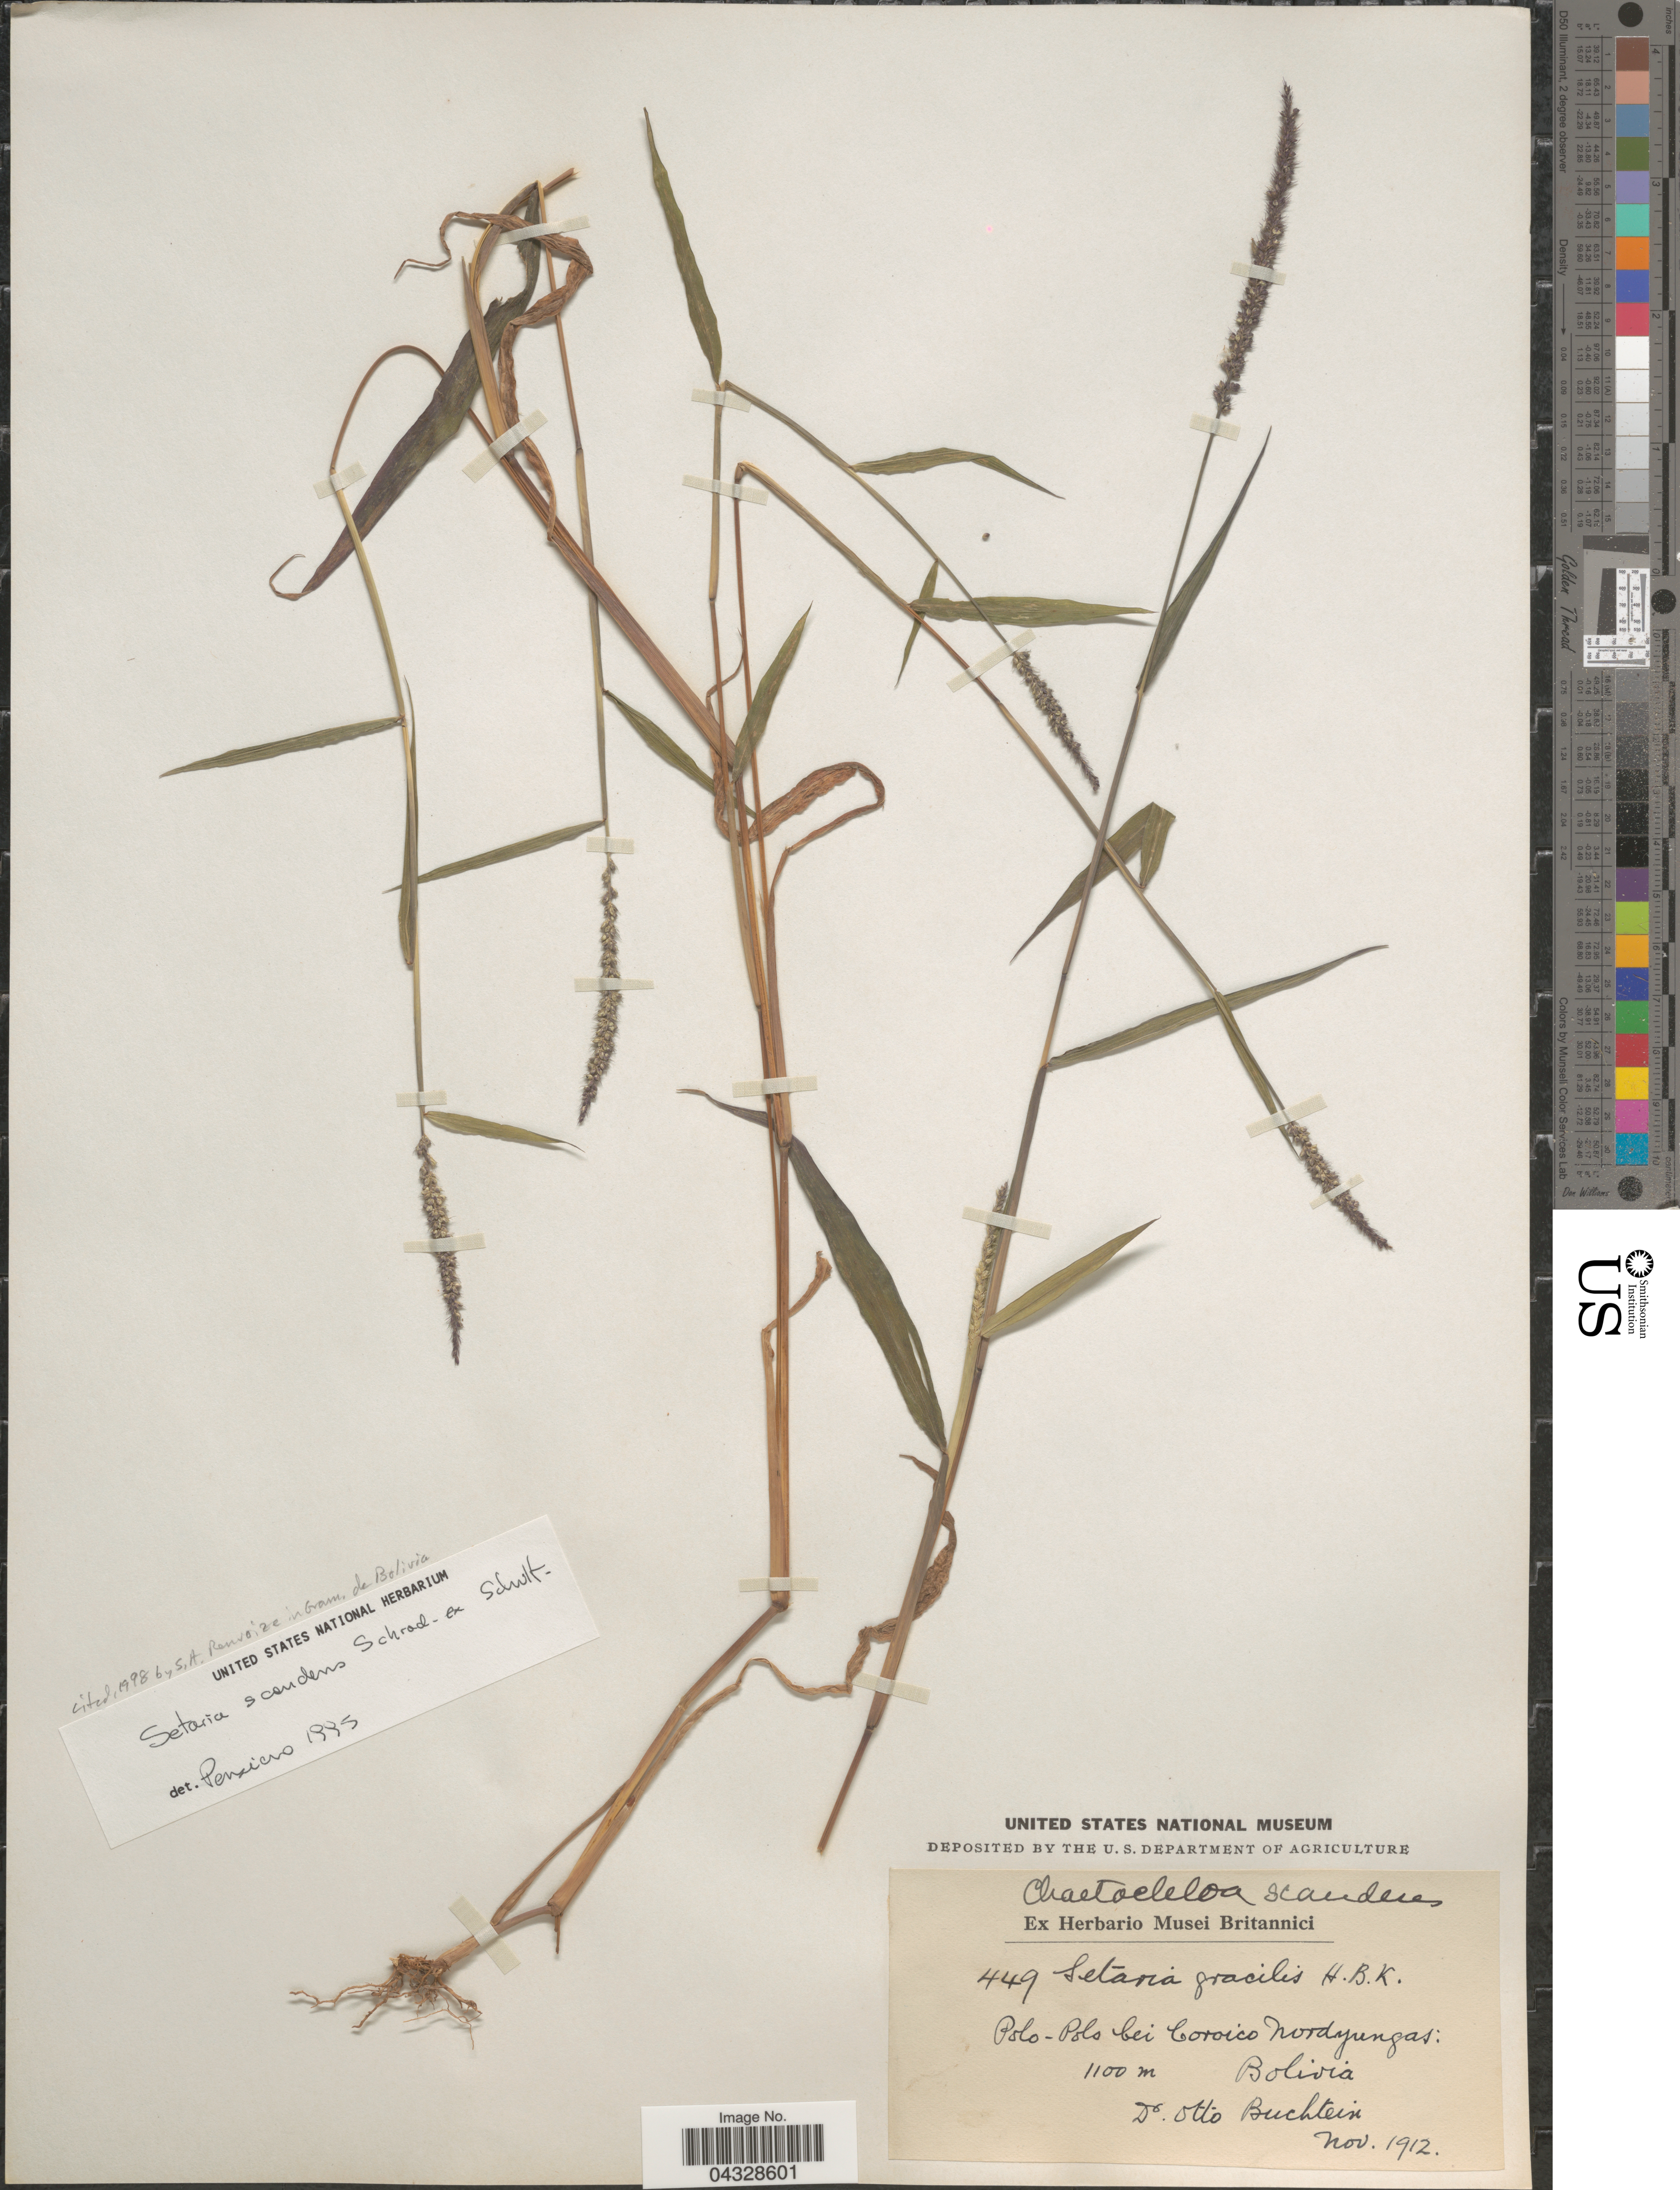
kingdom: Plantae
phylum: Tracheophyta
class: Liliopsida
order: Poales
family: Poaceae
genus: Setaria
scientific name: Setaria scandens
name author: Schrad. ex Schult.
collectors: O. Buchtein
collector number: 449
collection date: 1912-11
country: Bolivia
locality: Polo-Polo bei Coroico Nordyungas.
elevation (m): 1100